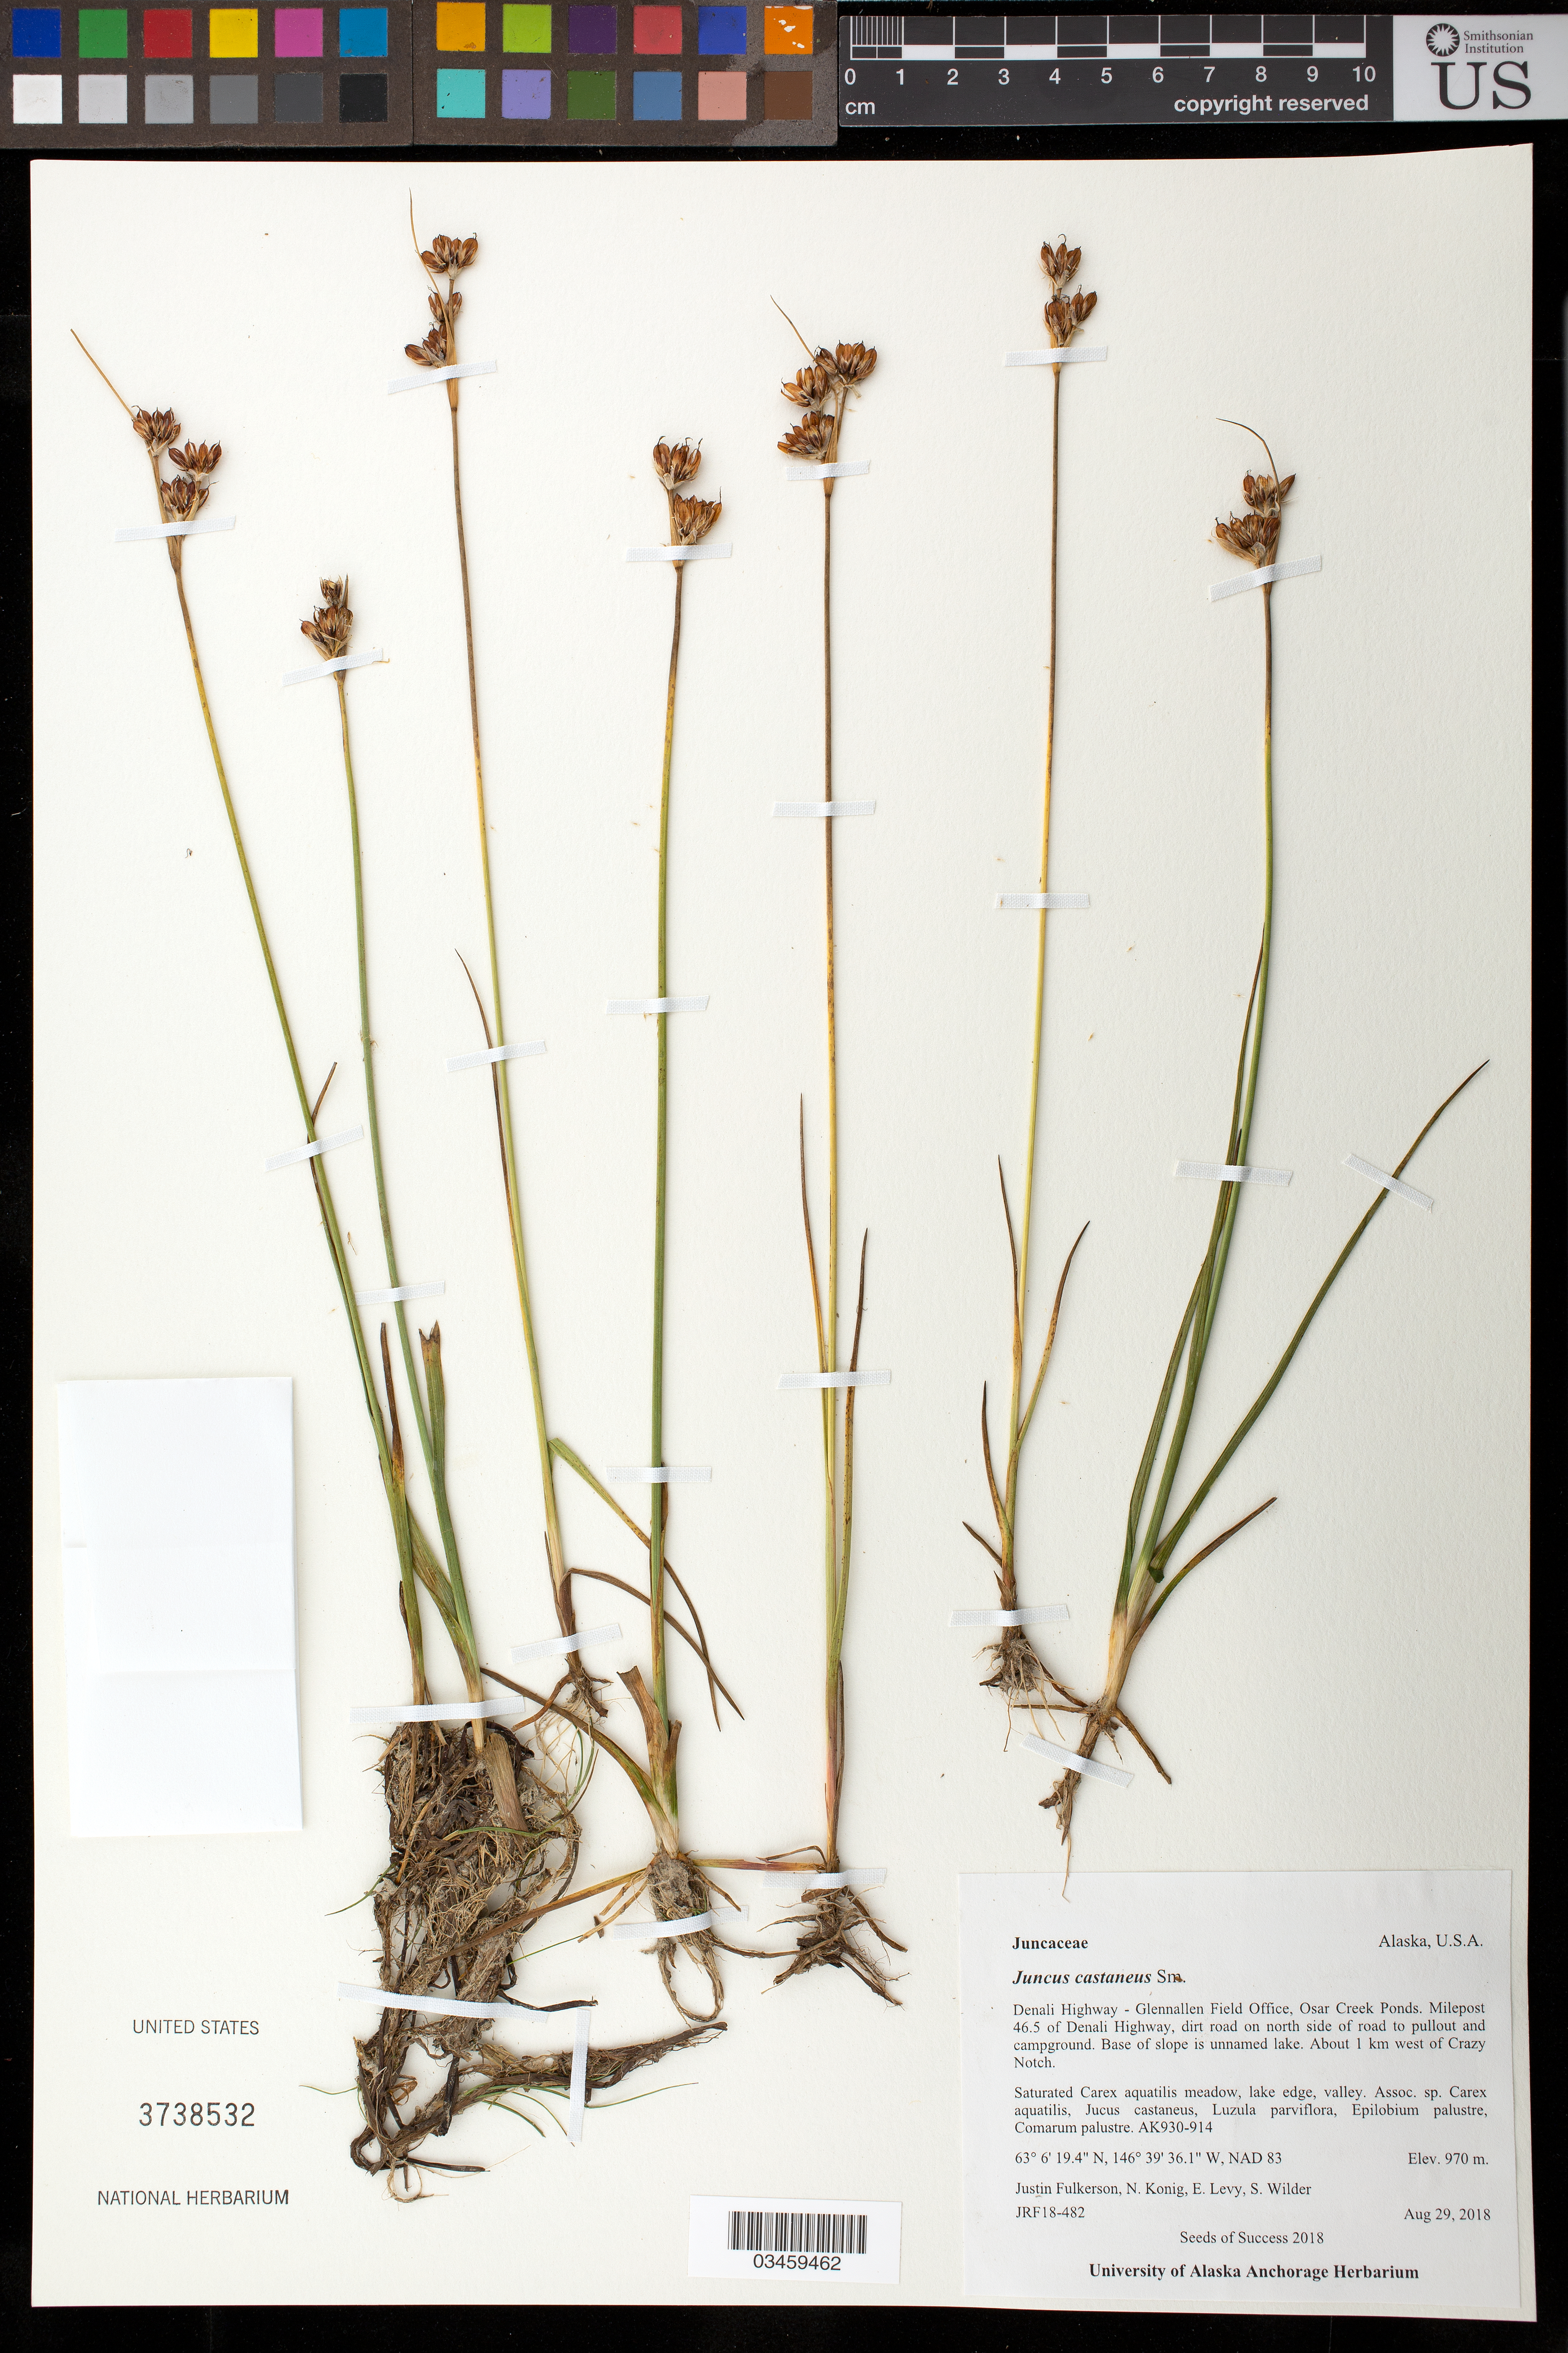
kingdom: Plantae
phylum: Tracheophyta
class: Liliopsida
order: Poales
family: Juncaceae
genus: Juncus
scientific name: Juncus castaneus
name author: Sm.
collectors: J. Fulkerson, N. Konig, E. Levy & S. Wilder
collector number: JRF18-482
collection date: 2018-08-29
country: United States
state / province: Alaska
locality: Denali Hwy- Glennallen Field Office, Osar Creek, milepost 46.5 of the Dinali Hwy, on N side of the road, 1 km W of Crazy Notch Lake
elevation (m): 970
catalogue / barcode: US 3738532